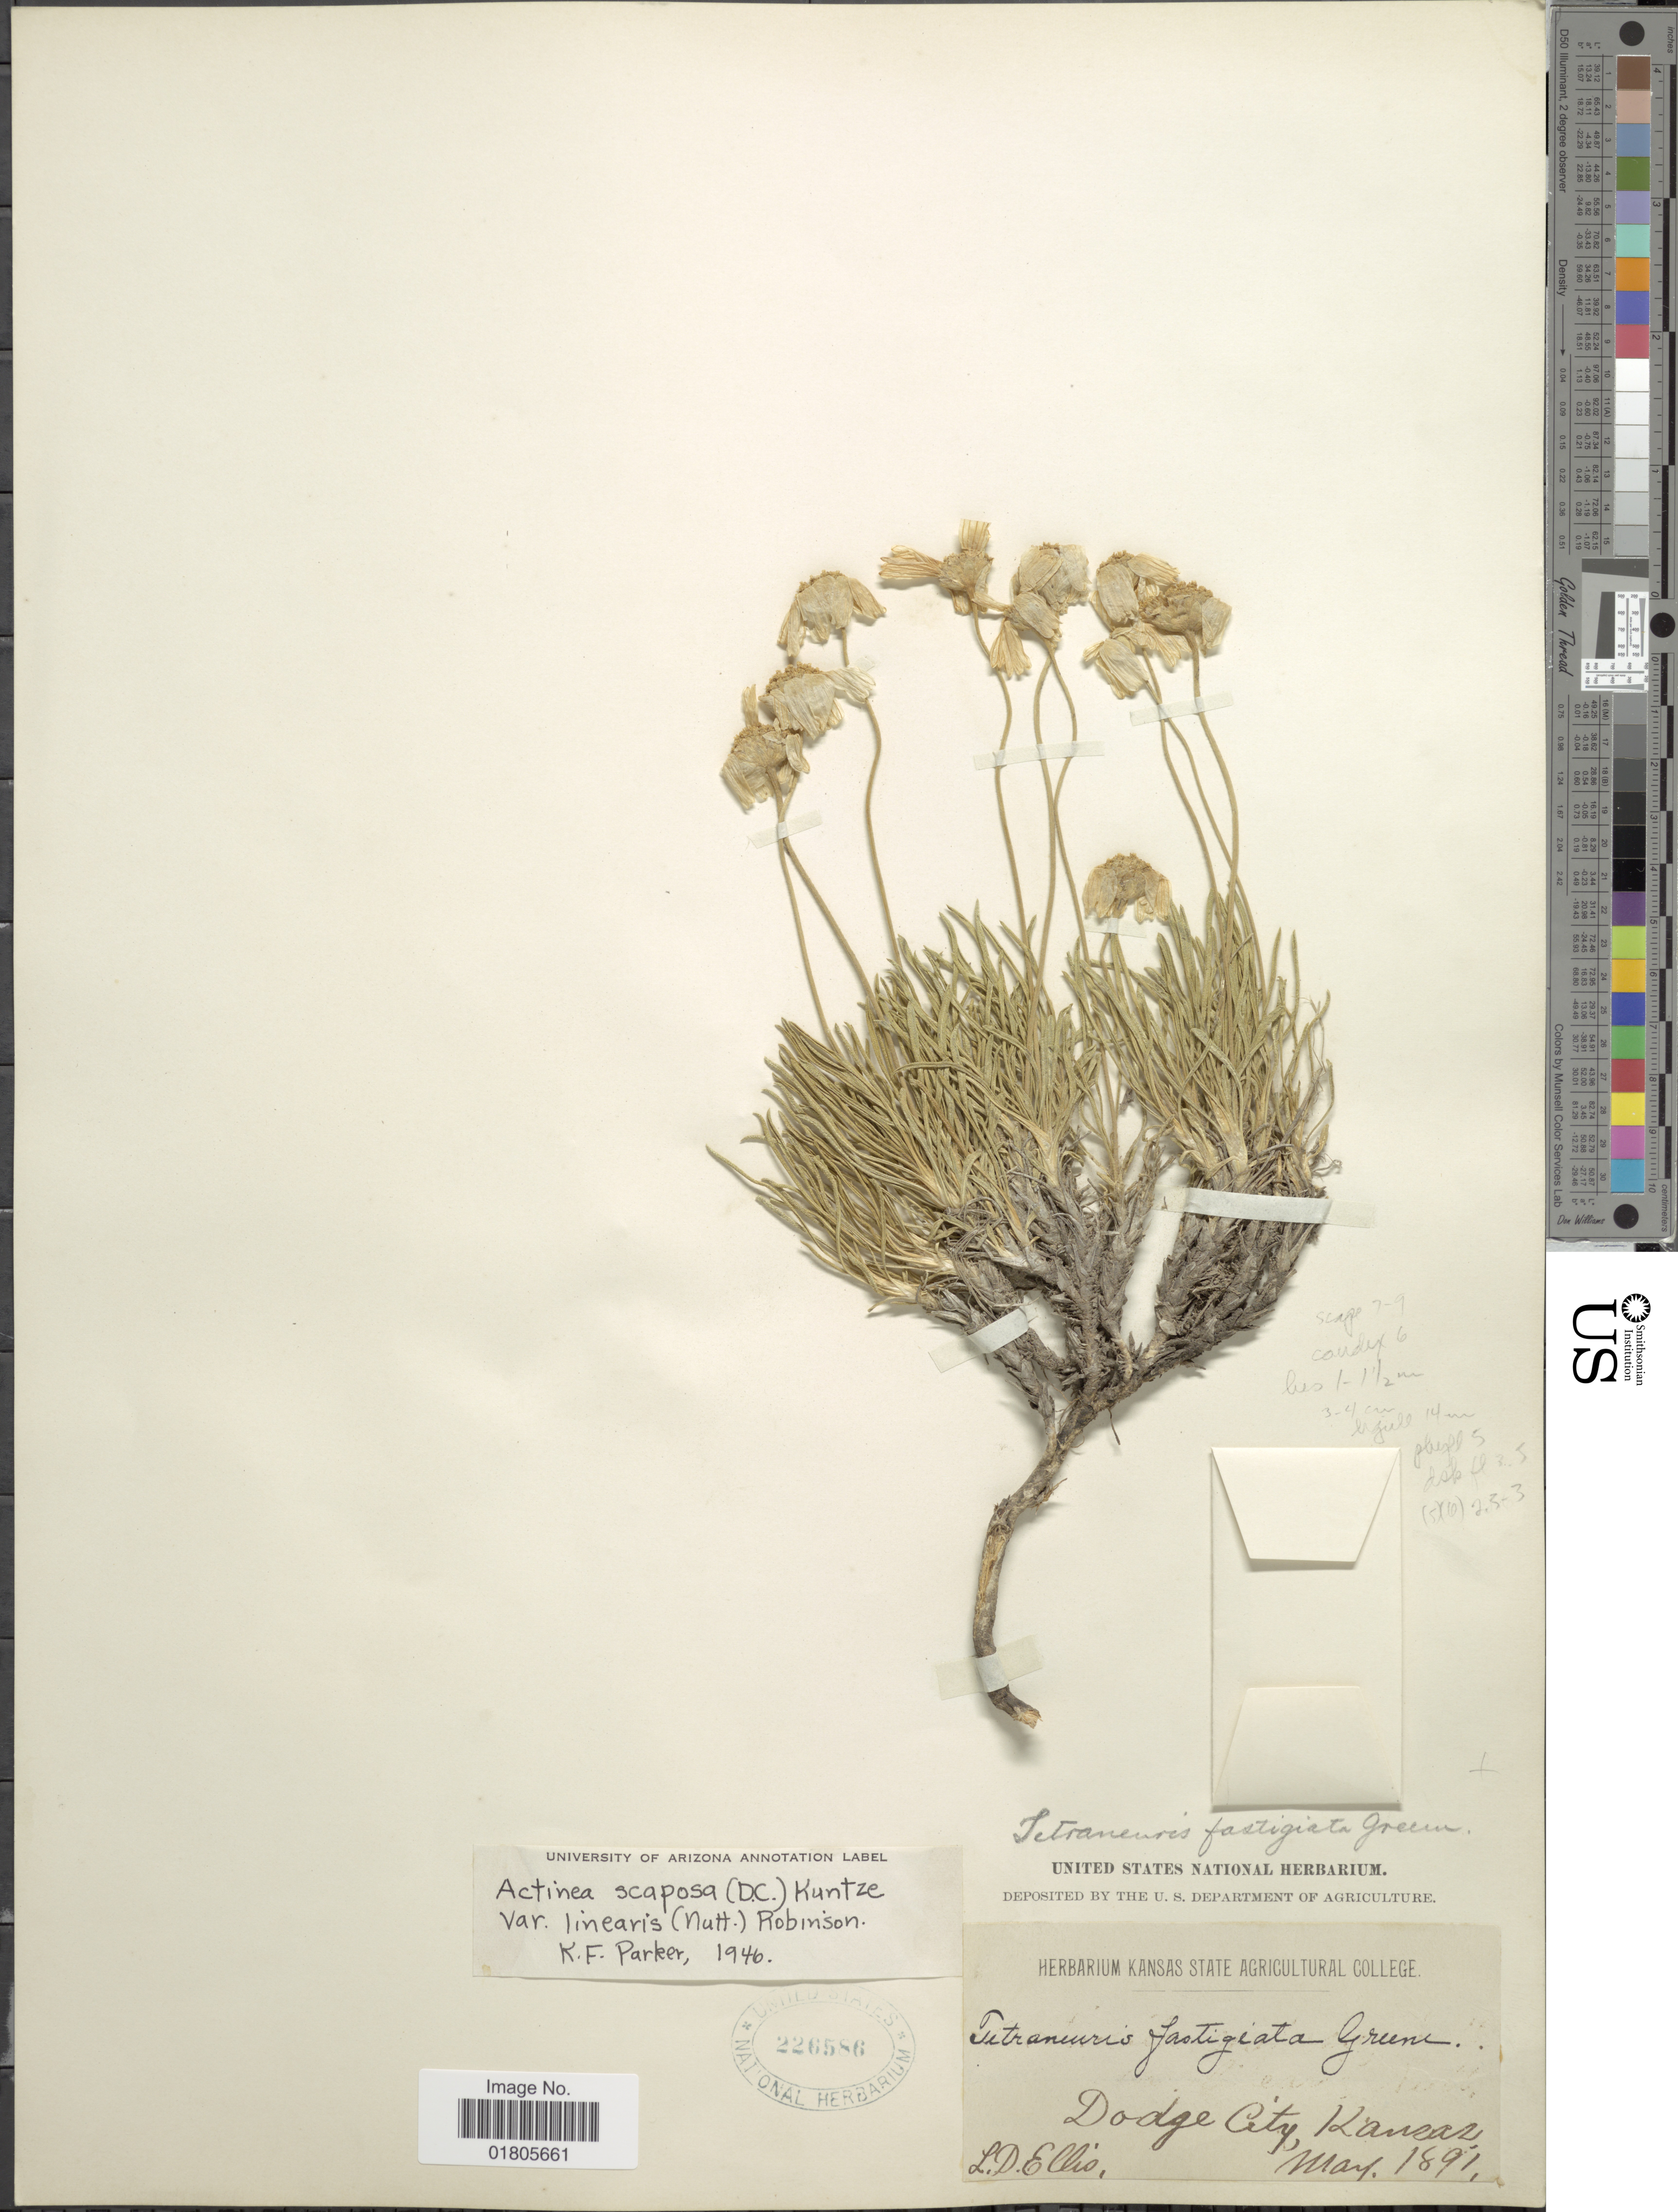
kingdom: Plantae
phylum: Tracheophyta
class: Magnoliopsida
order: Asterales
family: Asteraceae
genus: Actinea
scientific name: Actinea scaposa var. linearis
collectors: L. Ellis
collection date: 1891-05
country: United States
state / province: Kansas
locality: Dodge City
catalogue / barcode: US 226586